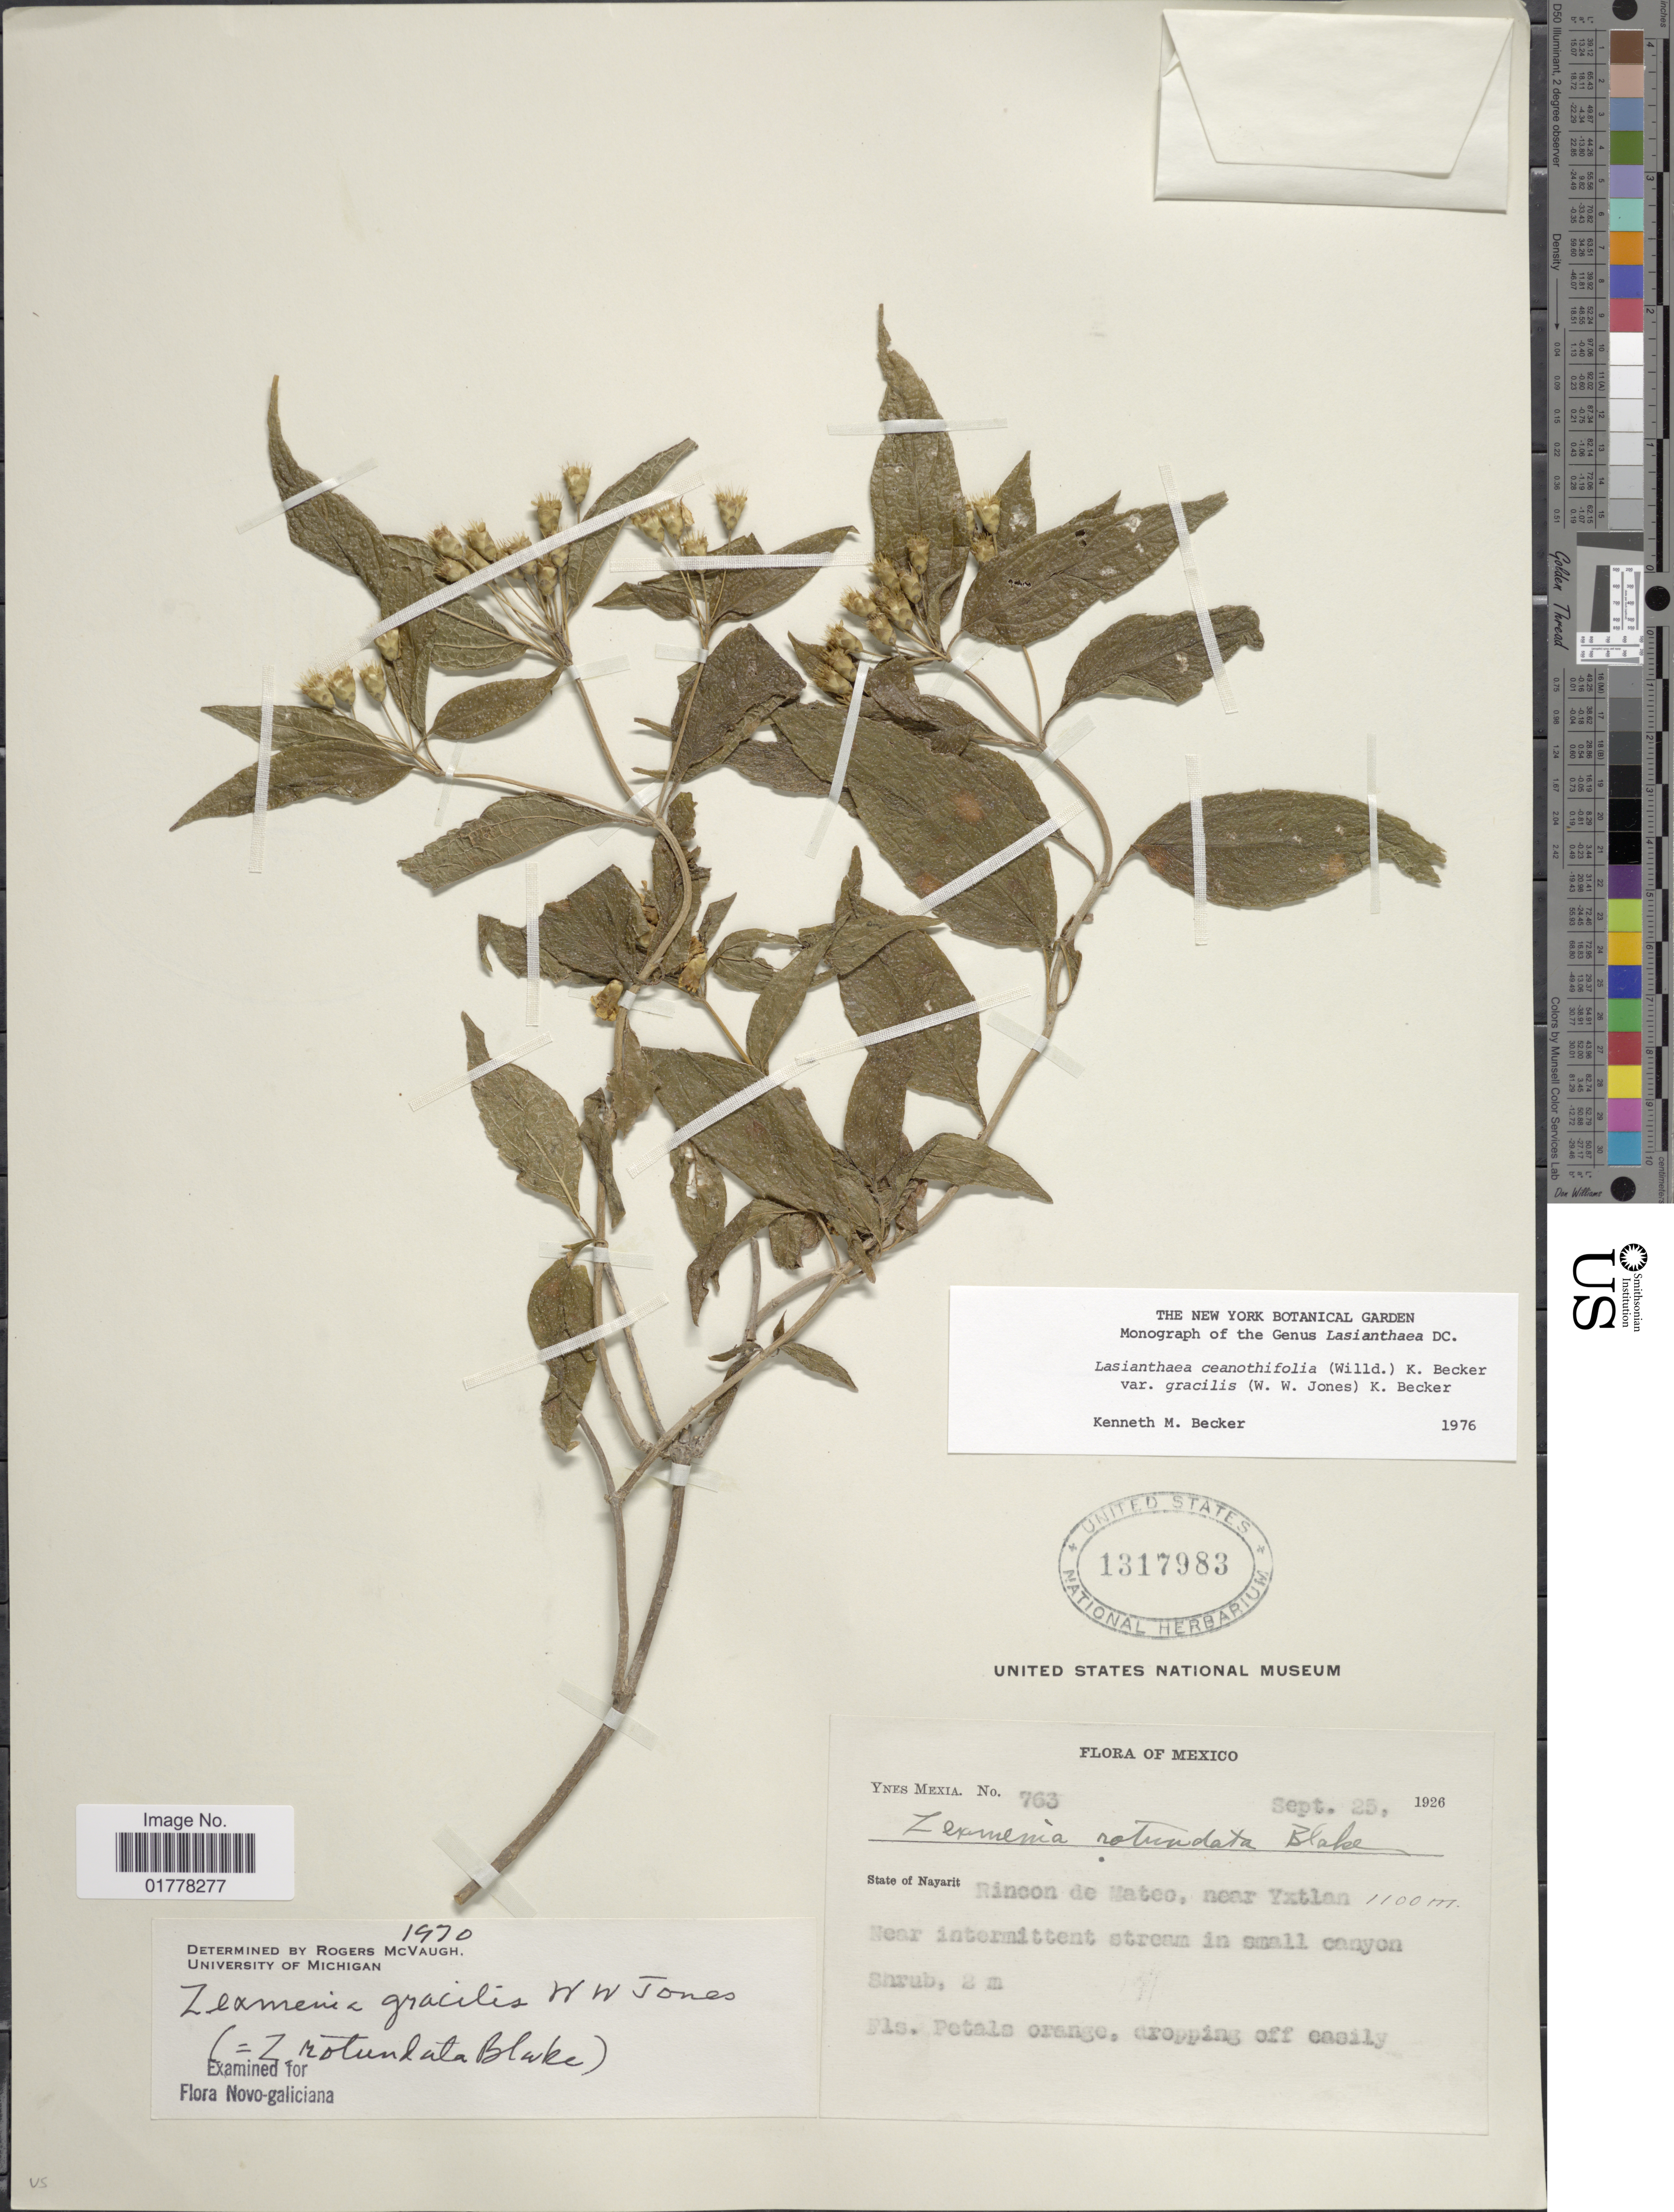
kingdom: Plantae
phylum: Tracheophyta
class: Magnoliopsida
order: Asterales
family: Asteraceae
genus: Lasianthaea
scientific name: Lasianthaea ceanothifolia var. gracilis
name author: (W.W. Jones) K.M. Becker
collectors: Y. Mexia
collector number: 763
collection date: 1926-09-25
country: Mexico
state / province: Nayarit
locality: State of Nayarit. Rincon de Mateo, near Yxtlan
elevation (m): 1100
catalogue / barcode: US 1317983